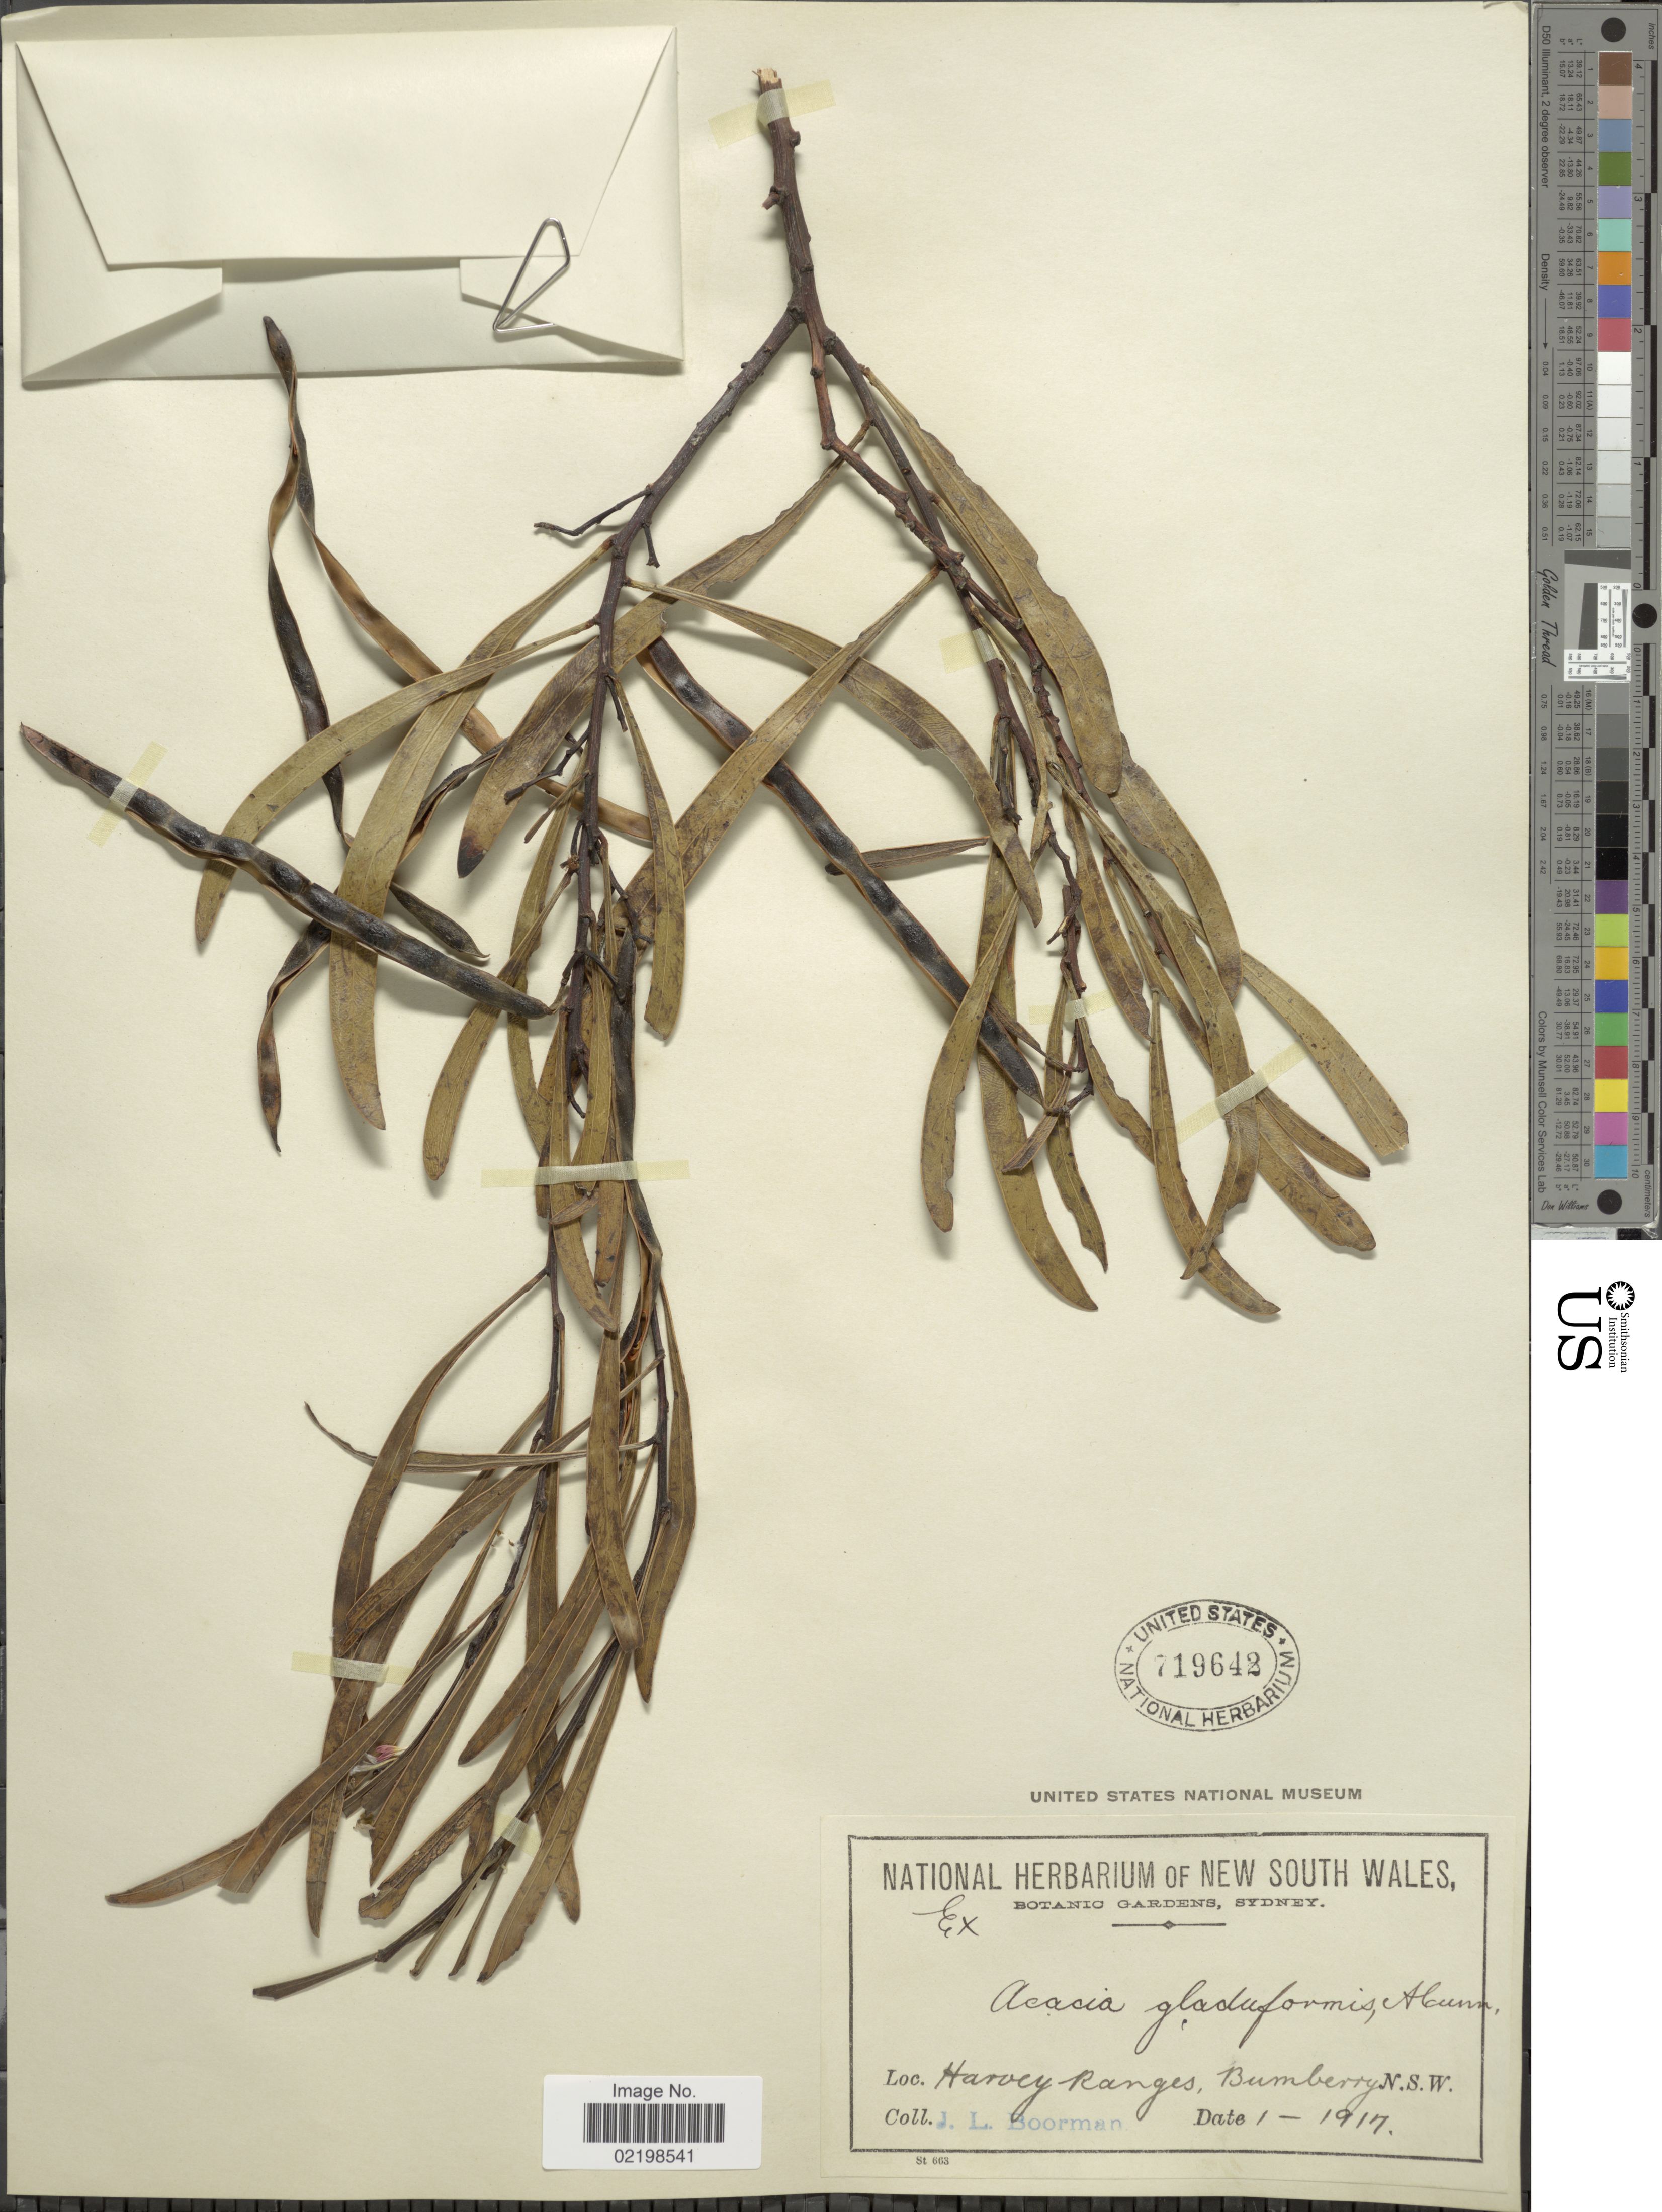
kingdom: Plantae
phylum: Tracheophyta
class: Magnoliopsida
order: Fabales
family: Fabaceae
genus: Acacia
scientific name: Acacia gladiiformis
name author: Benth.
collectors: J. Boorman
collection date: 1917-01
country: Australia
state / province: Queensland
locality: Harvey Ranges, Bumberry, N.S.W.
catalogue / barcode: US 719642